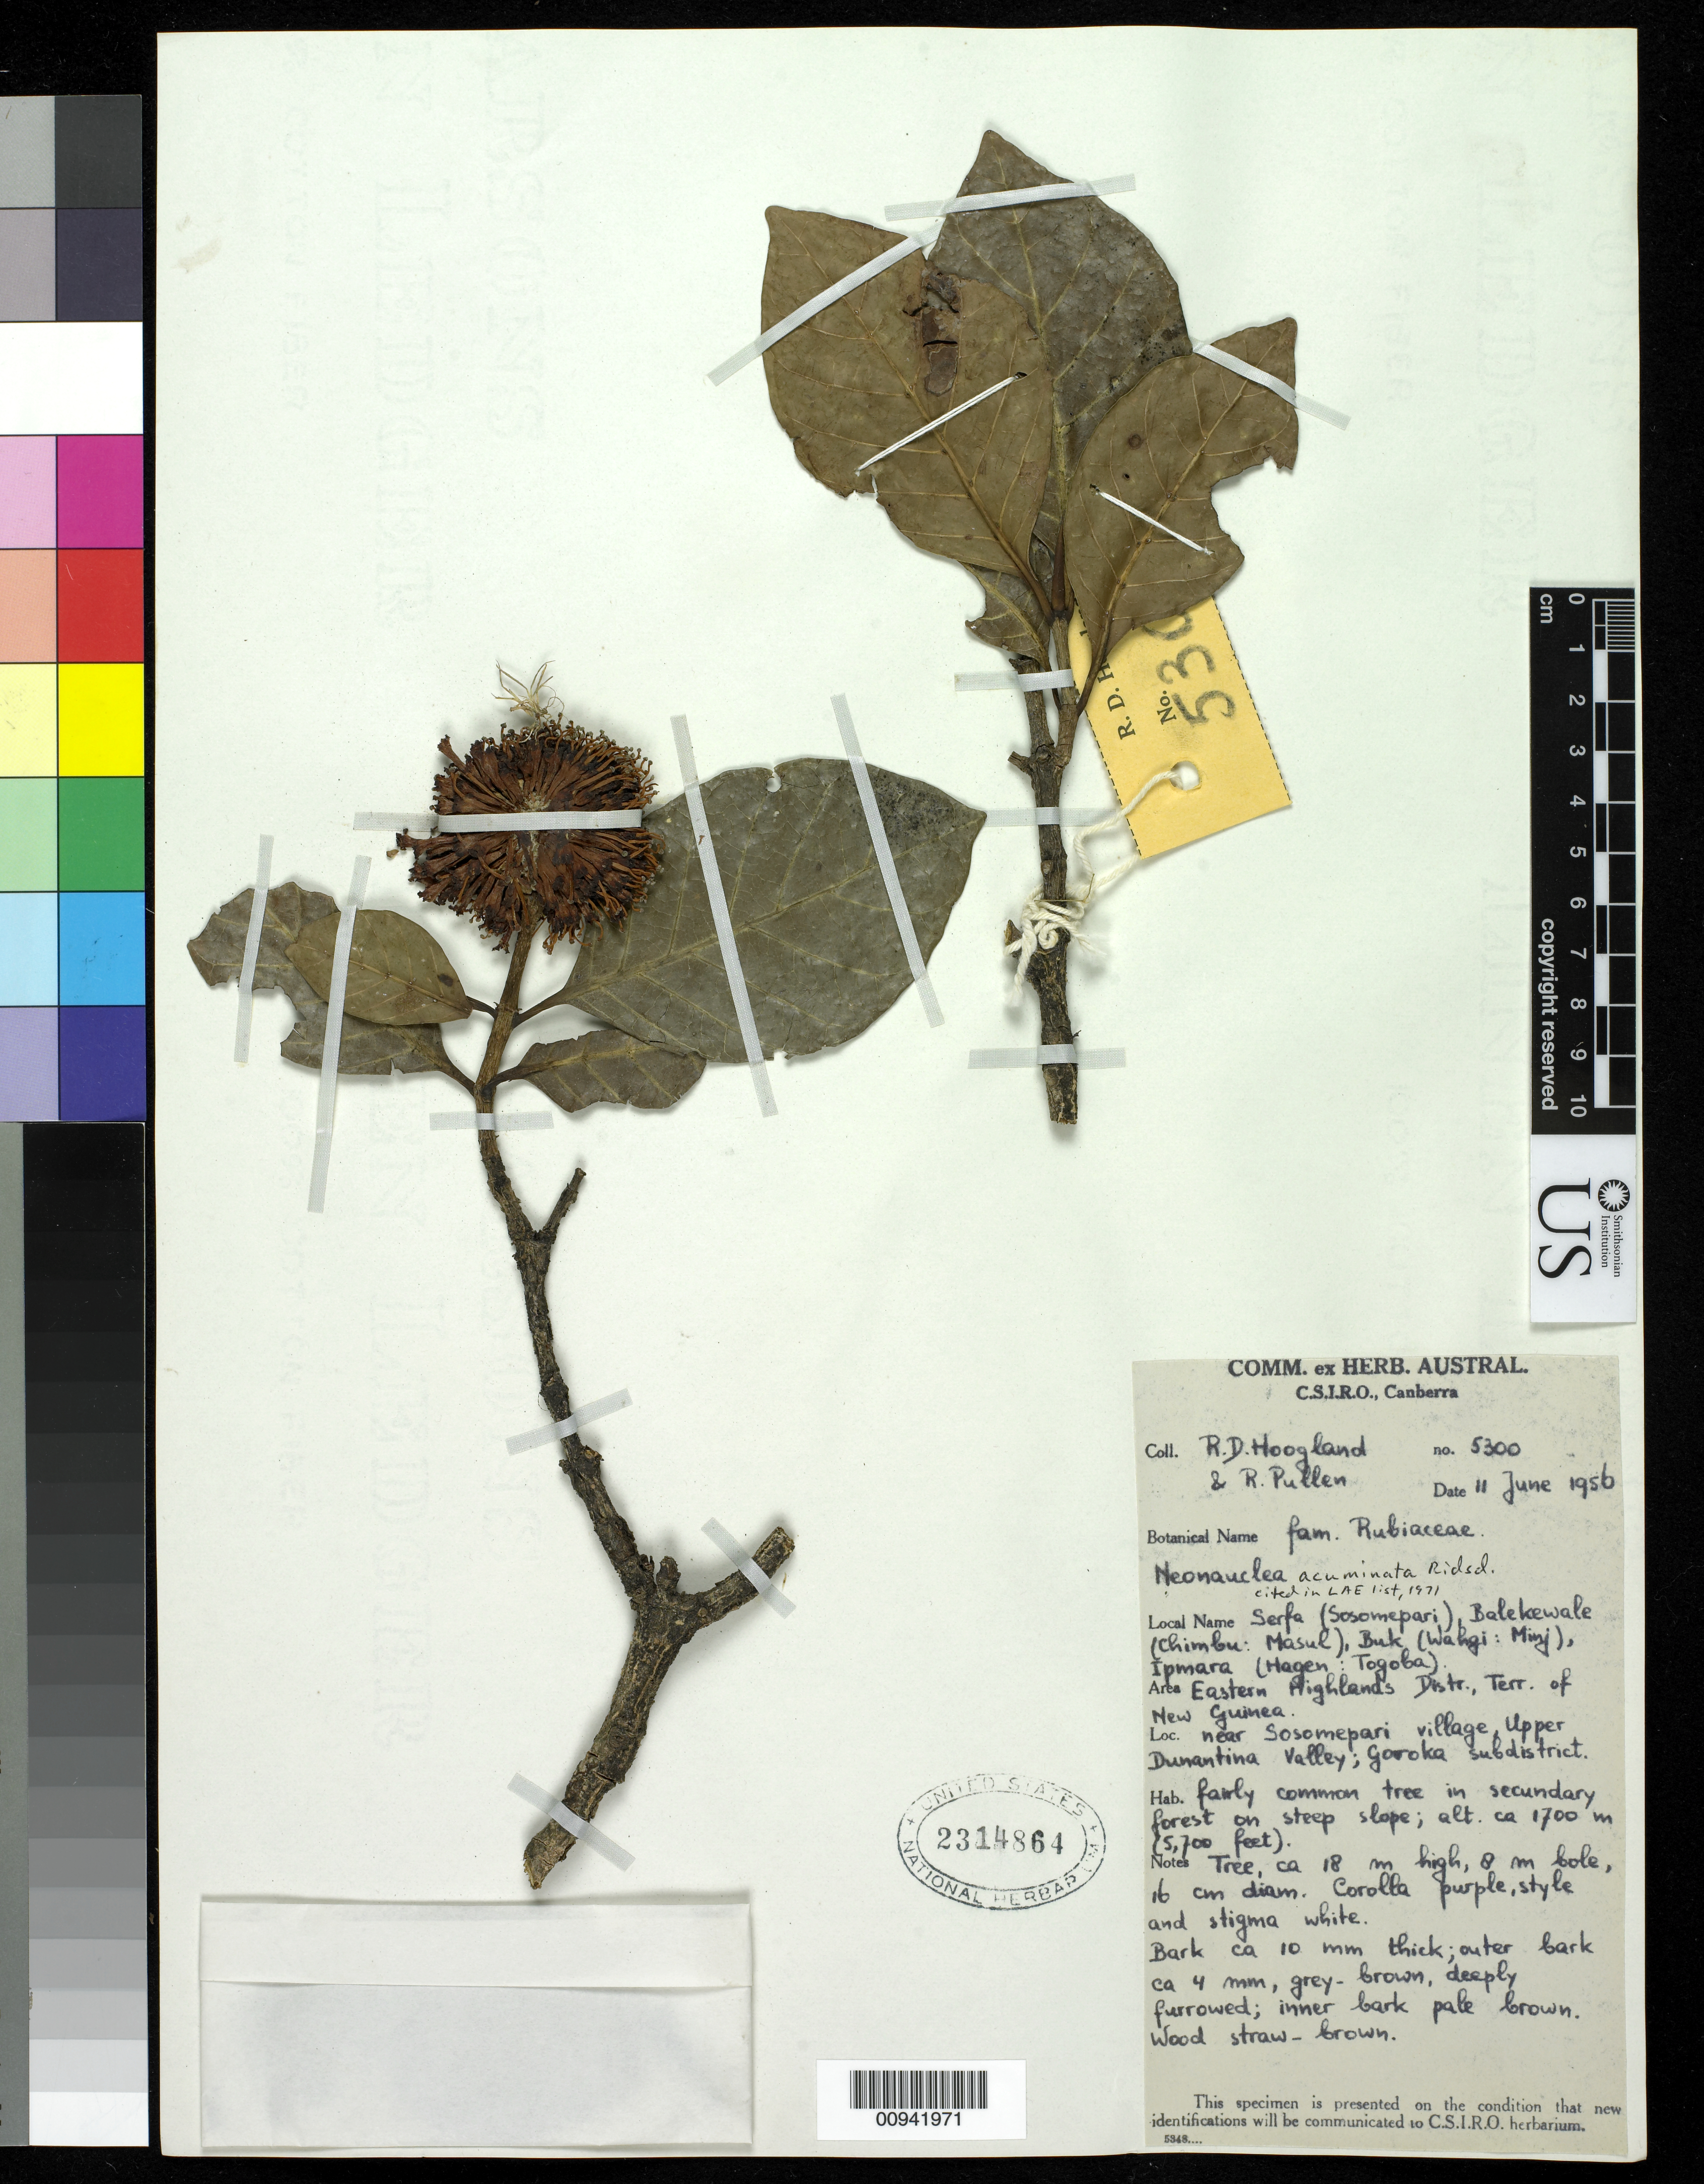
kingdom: Plantae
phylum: Tracheophyta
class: Magnoliopsida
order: Gentianales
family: Rubiaceae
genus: Neonauclea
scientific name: Neonauclea acuminata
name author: Ridsdale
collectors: R. D. Hoogland & R. Pullen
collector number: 5300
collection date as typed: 11 Jun 1956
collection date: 1956-06-11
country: Papua New Guinea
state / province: Eastern Highlands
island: New Guinea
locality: Eastern Highlands Distr.,near Sosomepari village, Upper Dununtina Valley; Goroka subdistrict.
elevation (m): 1737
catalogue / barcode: US 2314864